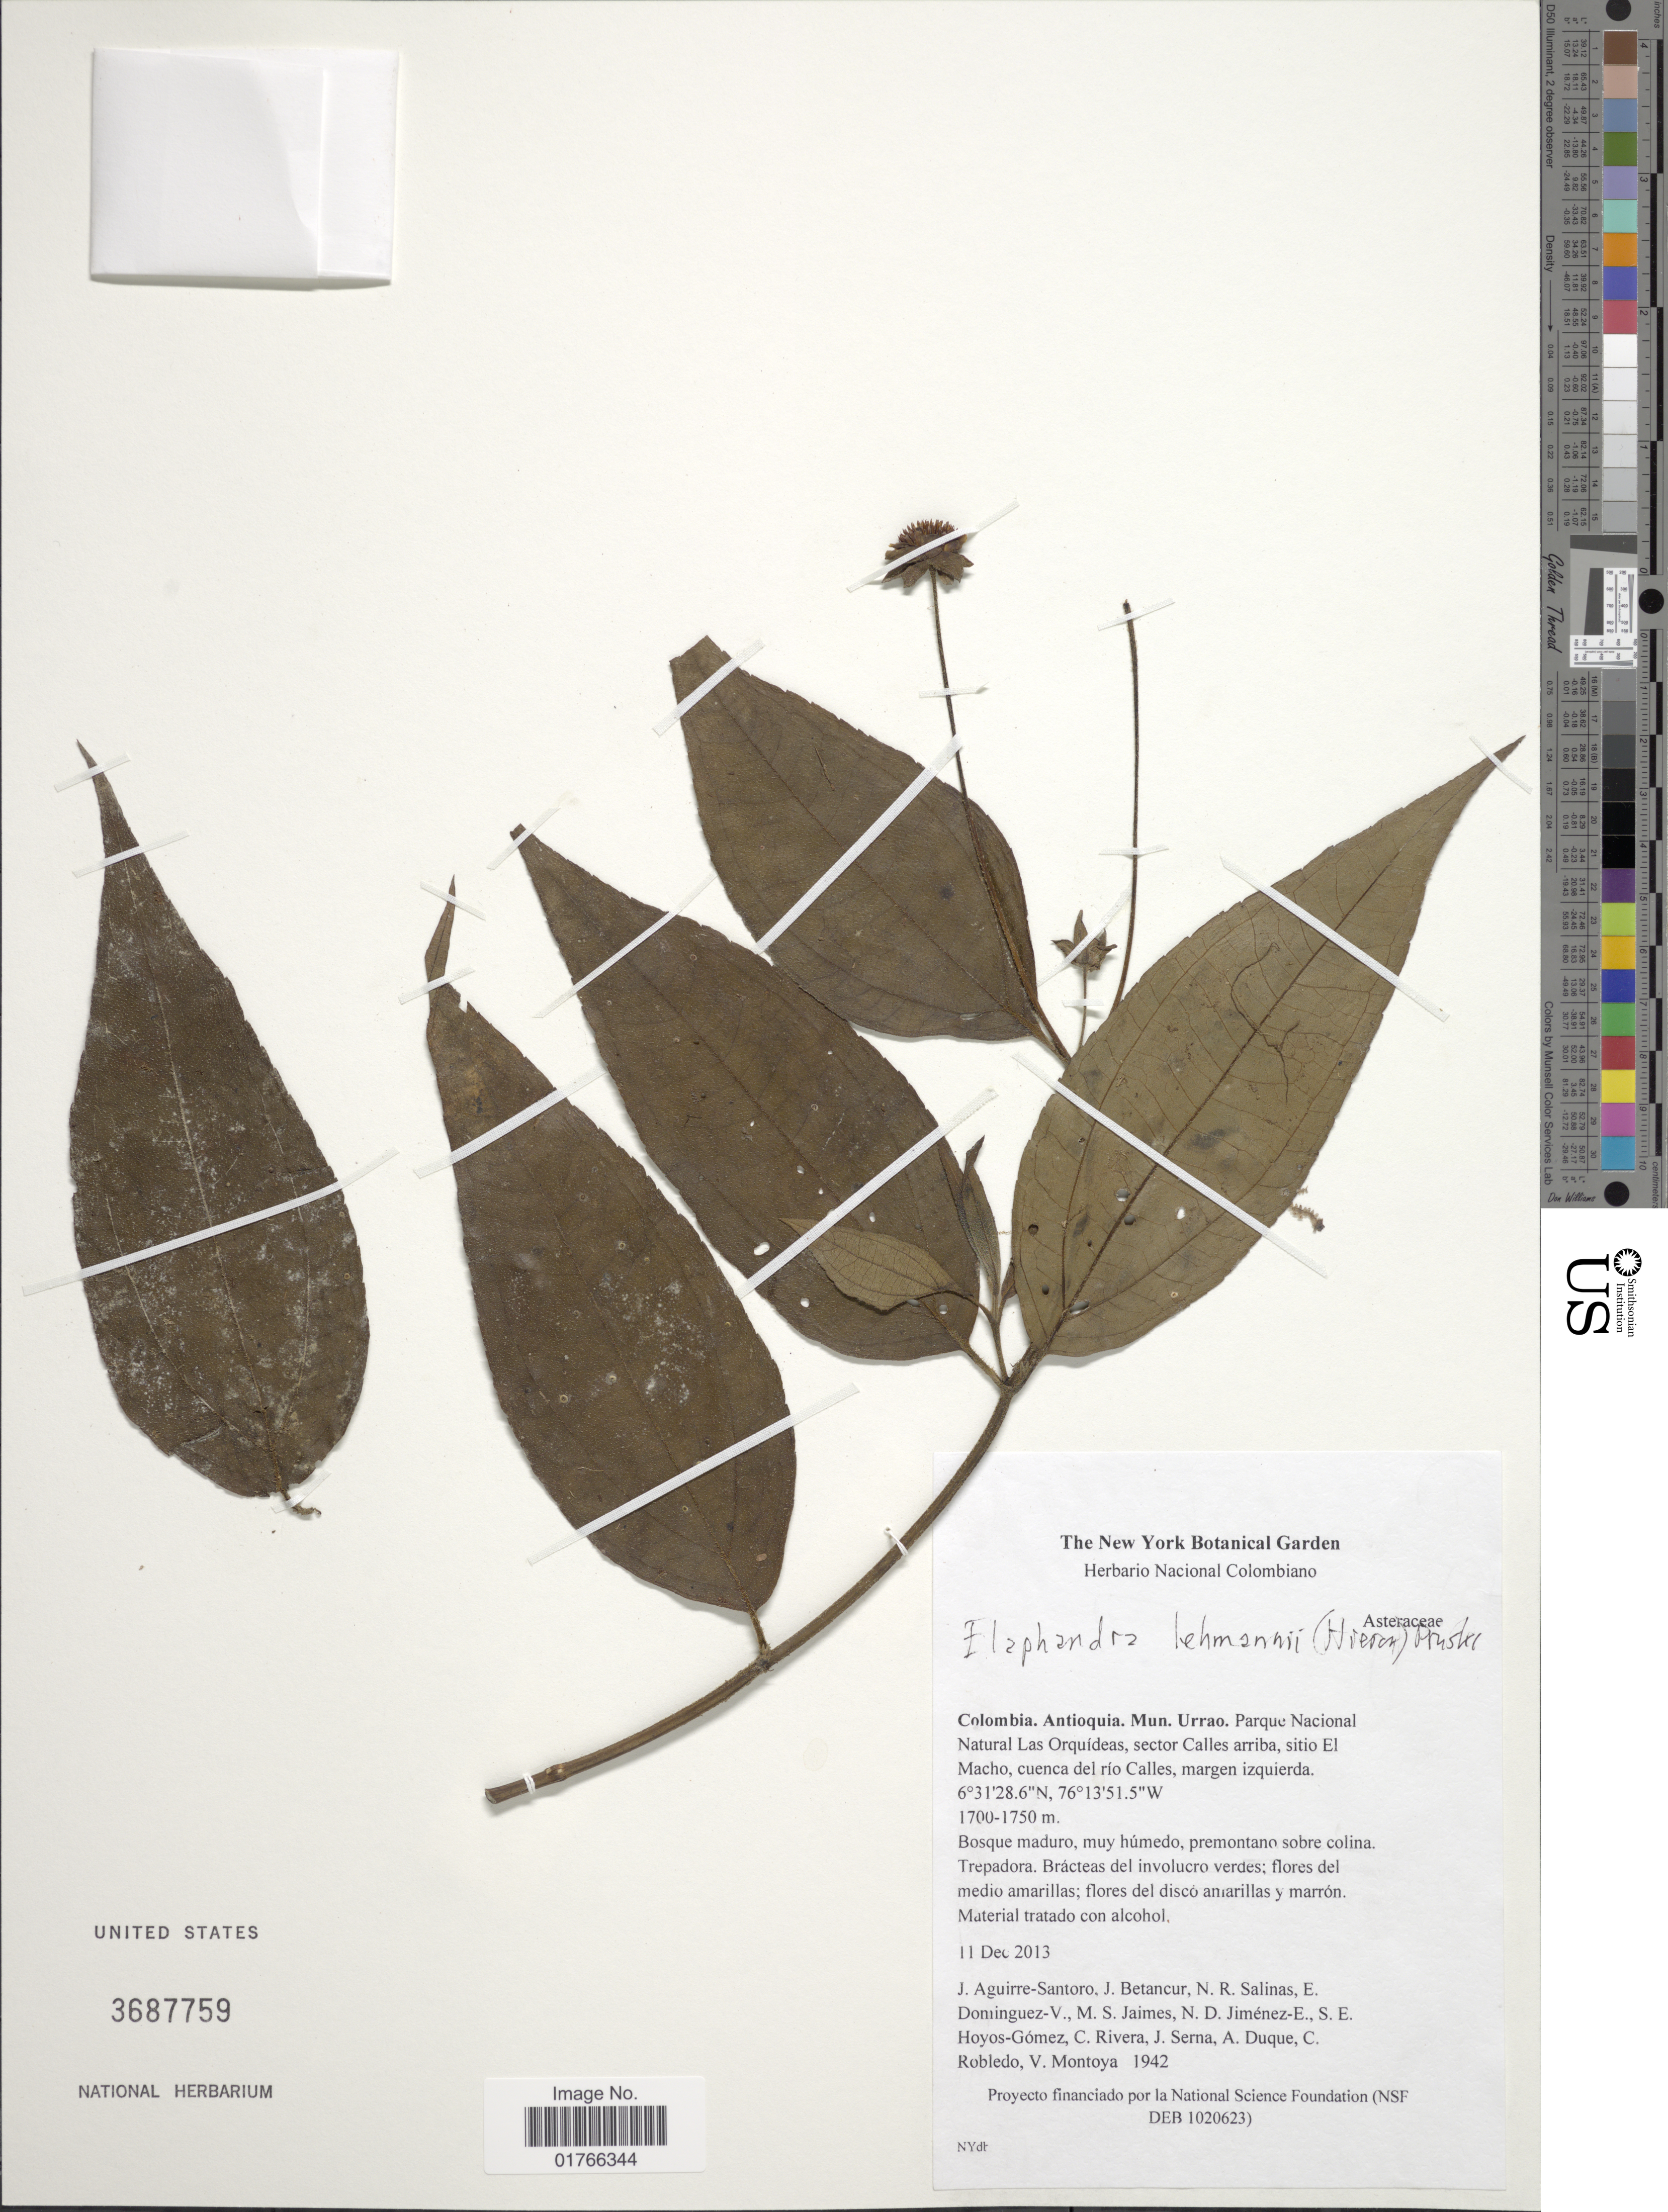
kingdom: Plantae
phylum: Tracheophyta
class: Magnoliopsida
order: Asterales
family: Asteraceae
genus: Elaphandra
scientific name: Elaphandra lehmannii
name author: (Hieron.) Pruski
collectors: J. Aguirre-Santoro, J. Betancur, N. Salinas, E. Dominguez & et al.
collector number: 1942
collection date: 2013-12-11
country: Colombia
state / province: Antioquia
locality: Mun. Urrao, Parque Nacional Natural Las Orquideas, sector Calles arriba, sitio El Macho, cuenca del rio Calles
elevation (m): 1700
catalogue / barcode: US 3687759